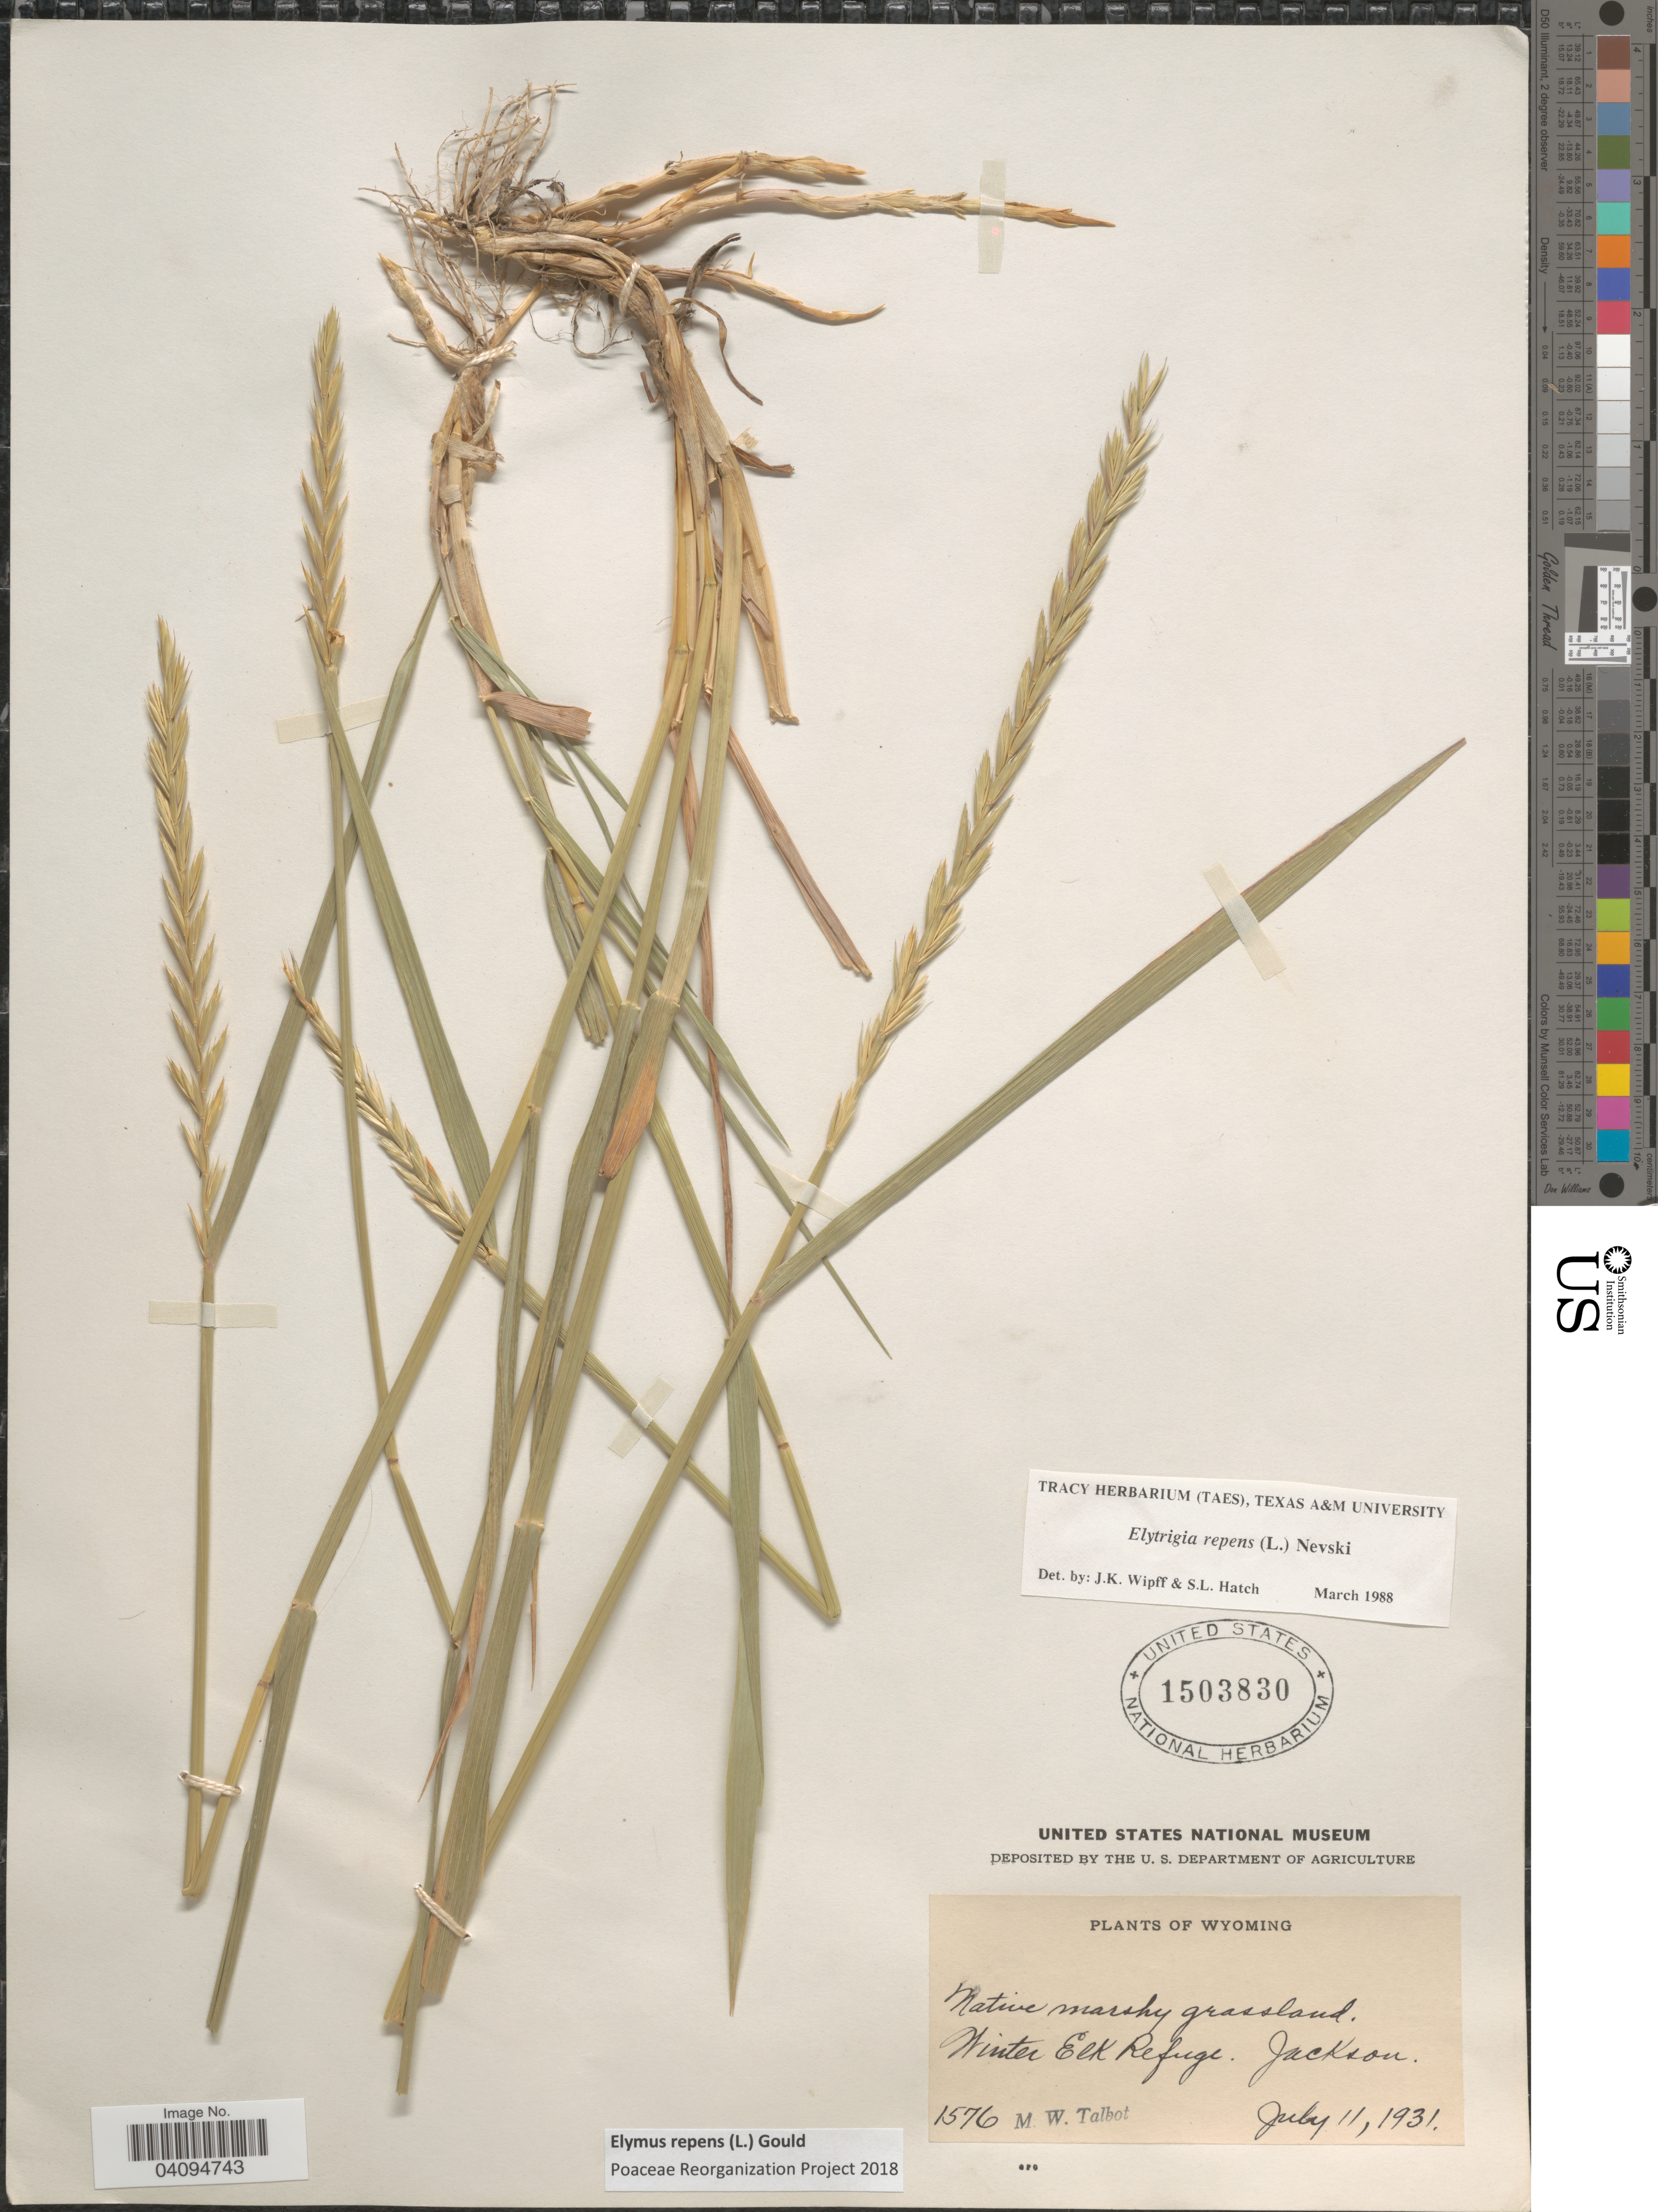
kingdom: Plantae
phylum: Tracheophyta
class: Liliopsida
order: Poales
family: Poaceae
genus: Elymus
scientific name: Elymus repens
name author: (L.) Gould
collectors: M. Talbot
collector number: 1576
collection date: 1931-07-11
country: United States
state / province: Wyoming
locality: Native marshy grassland. Winter Elk Refuge. Jackson.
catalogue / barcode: US 1503830